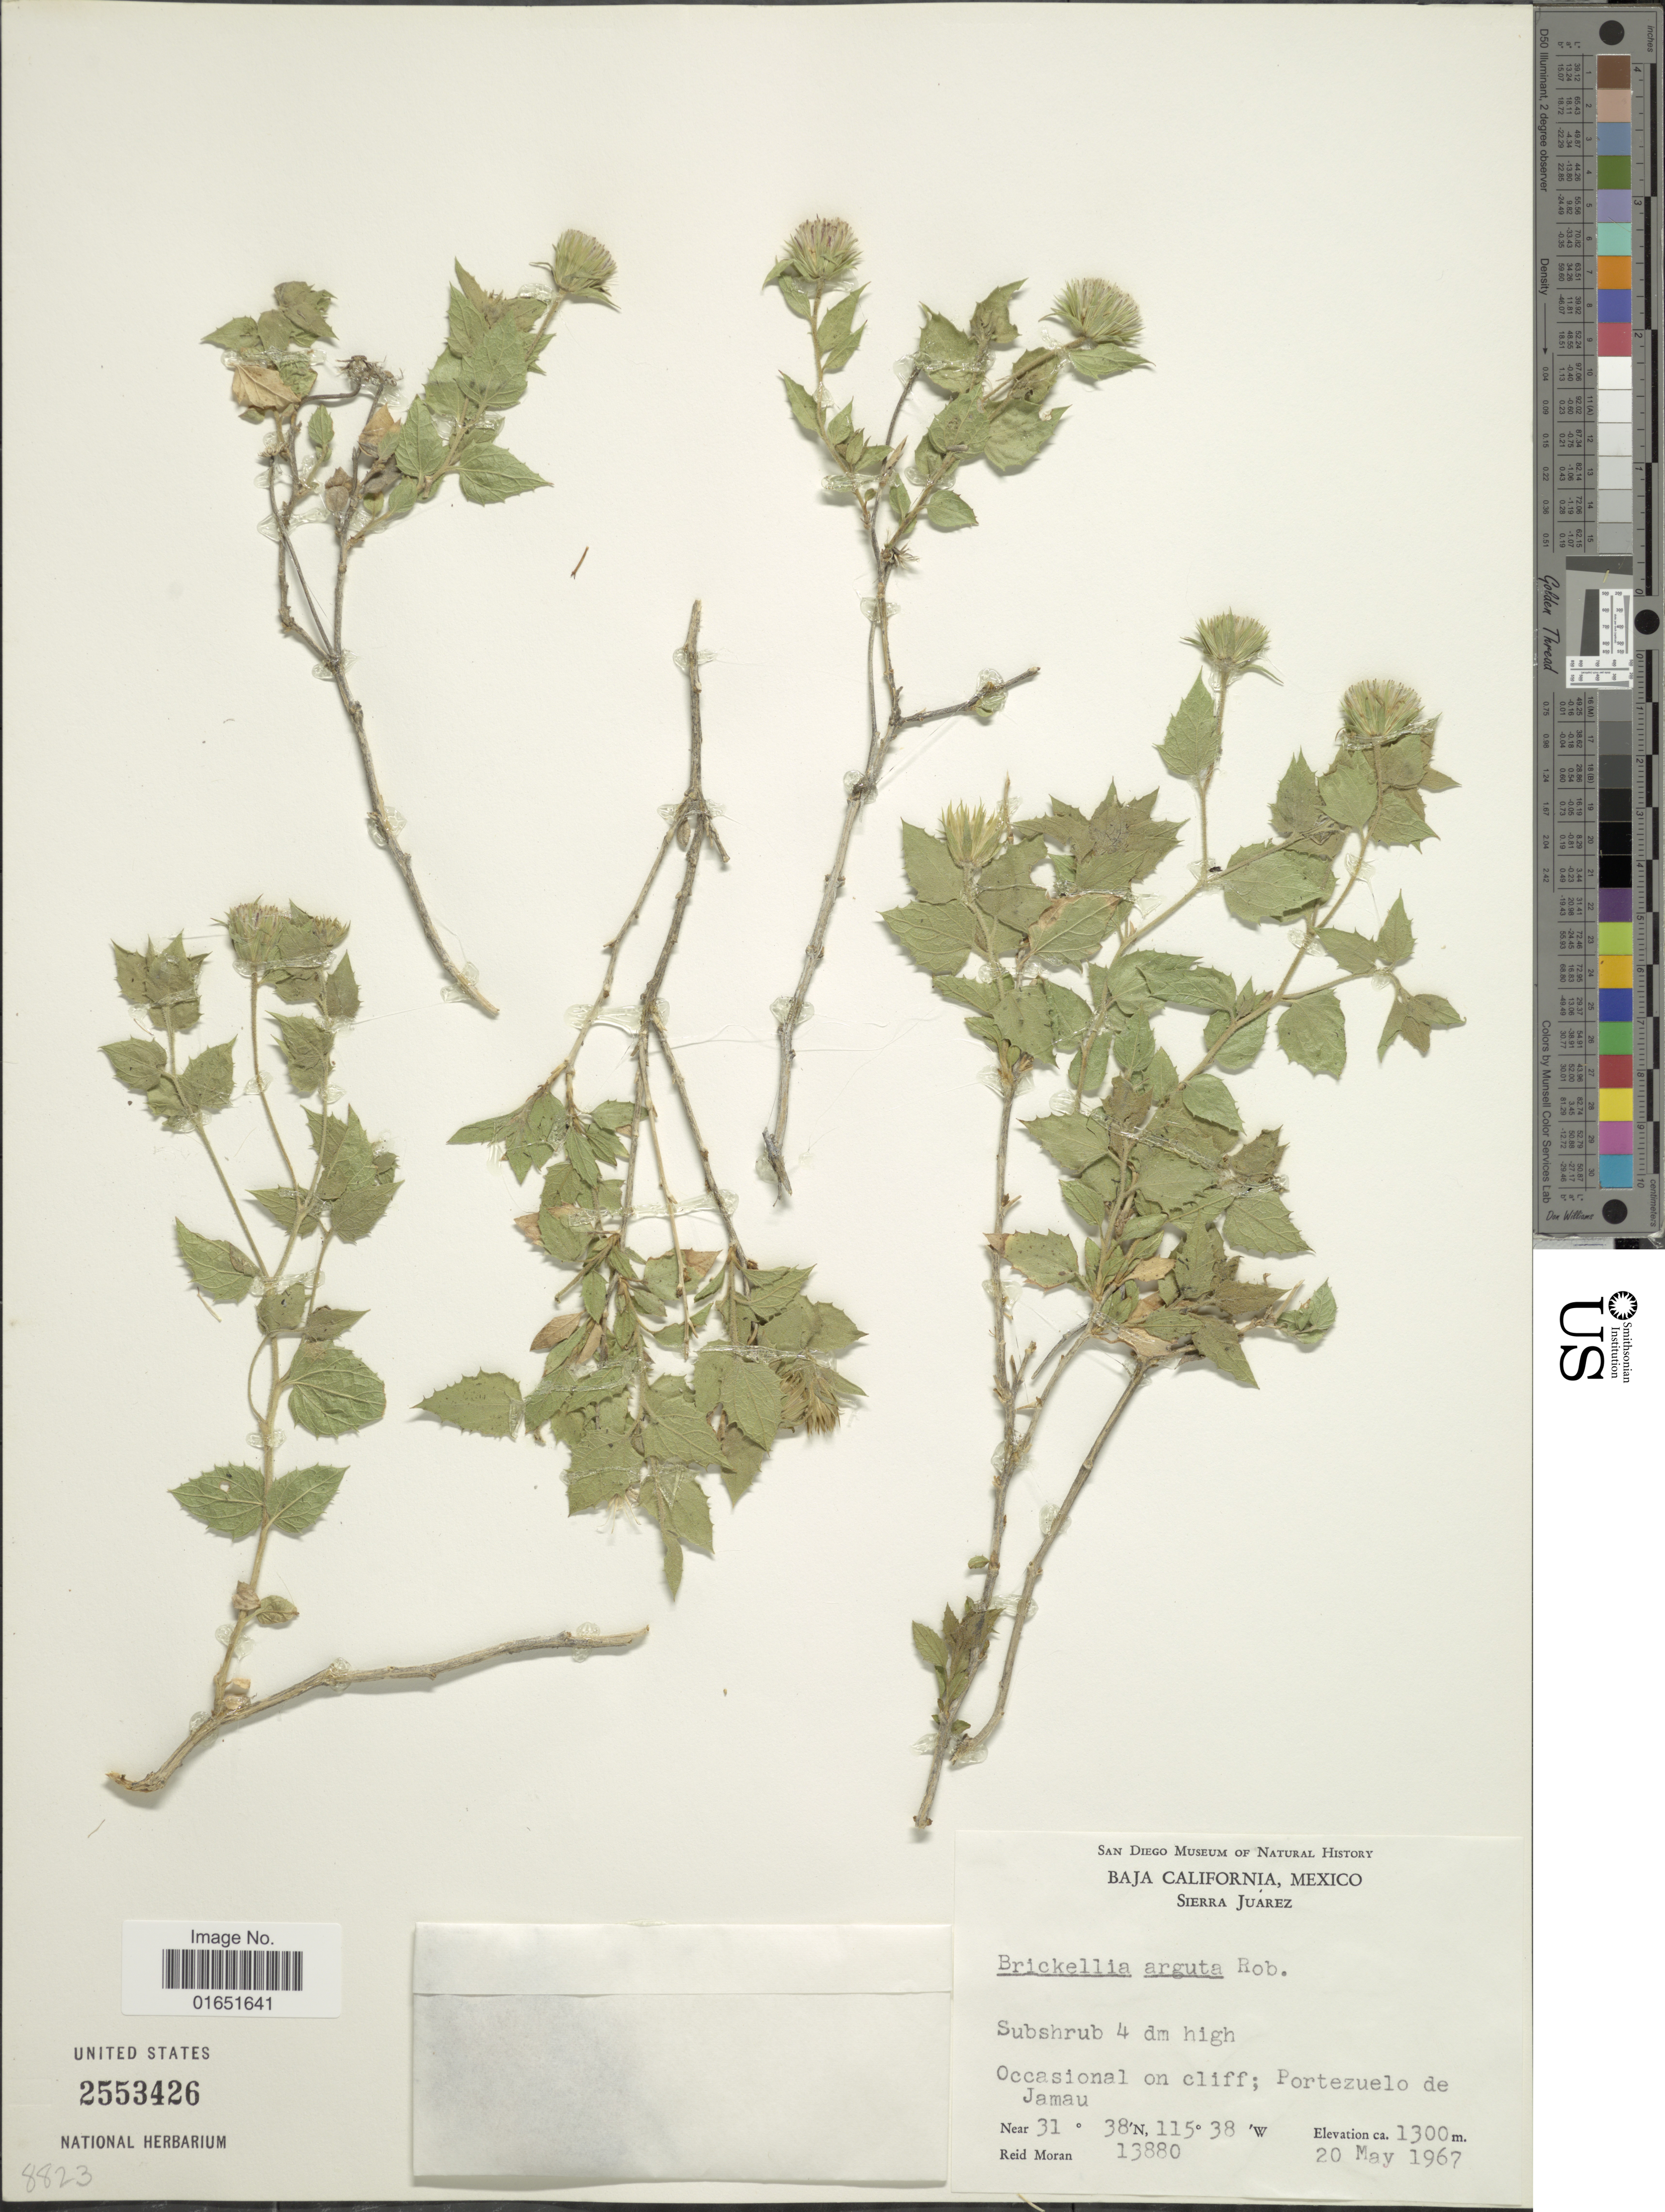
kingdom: Plantae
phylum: Tracheophyta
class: Magnoliopsida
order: Asterales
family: Asteraceae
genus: Brickellia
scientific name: Brickellia arguta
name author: B.L. Rob.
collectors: R. V. Moran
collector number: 13880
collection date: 1967-05-20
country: Mexico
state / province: Baja California Norte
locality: Sierra Juarez, Occasional on cliff; Portezuelo de Jamua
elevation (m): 1300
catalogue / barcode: US 2553426